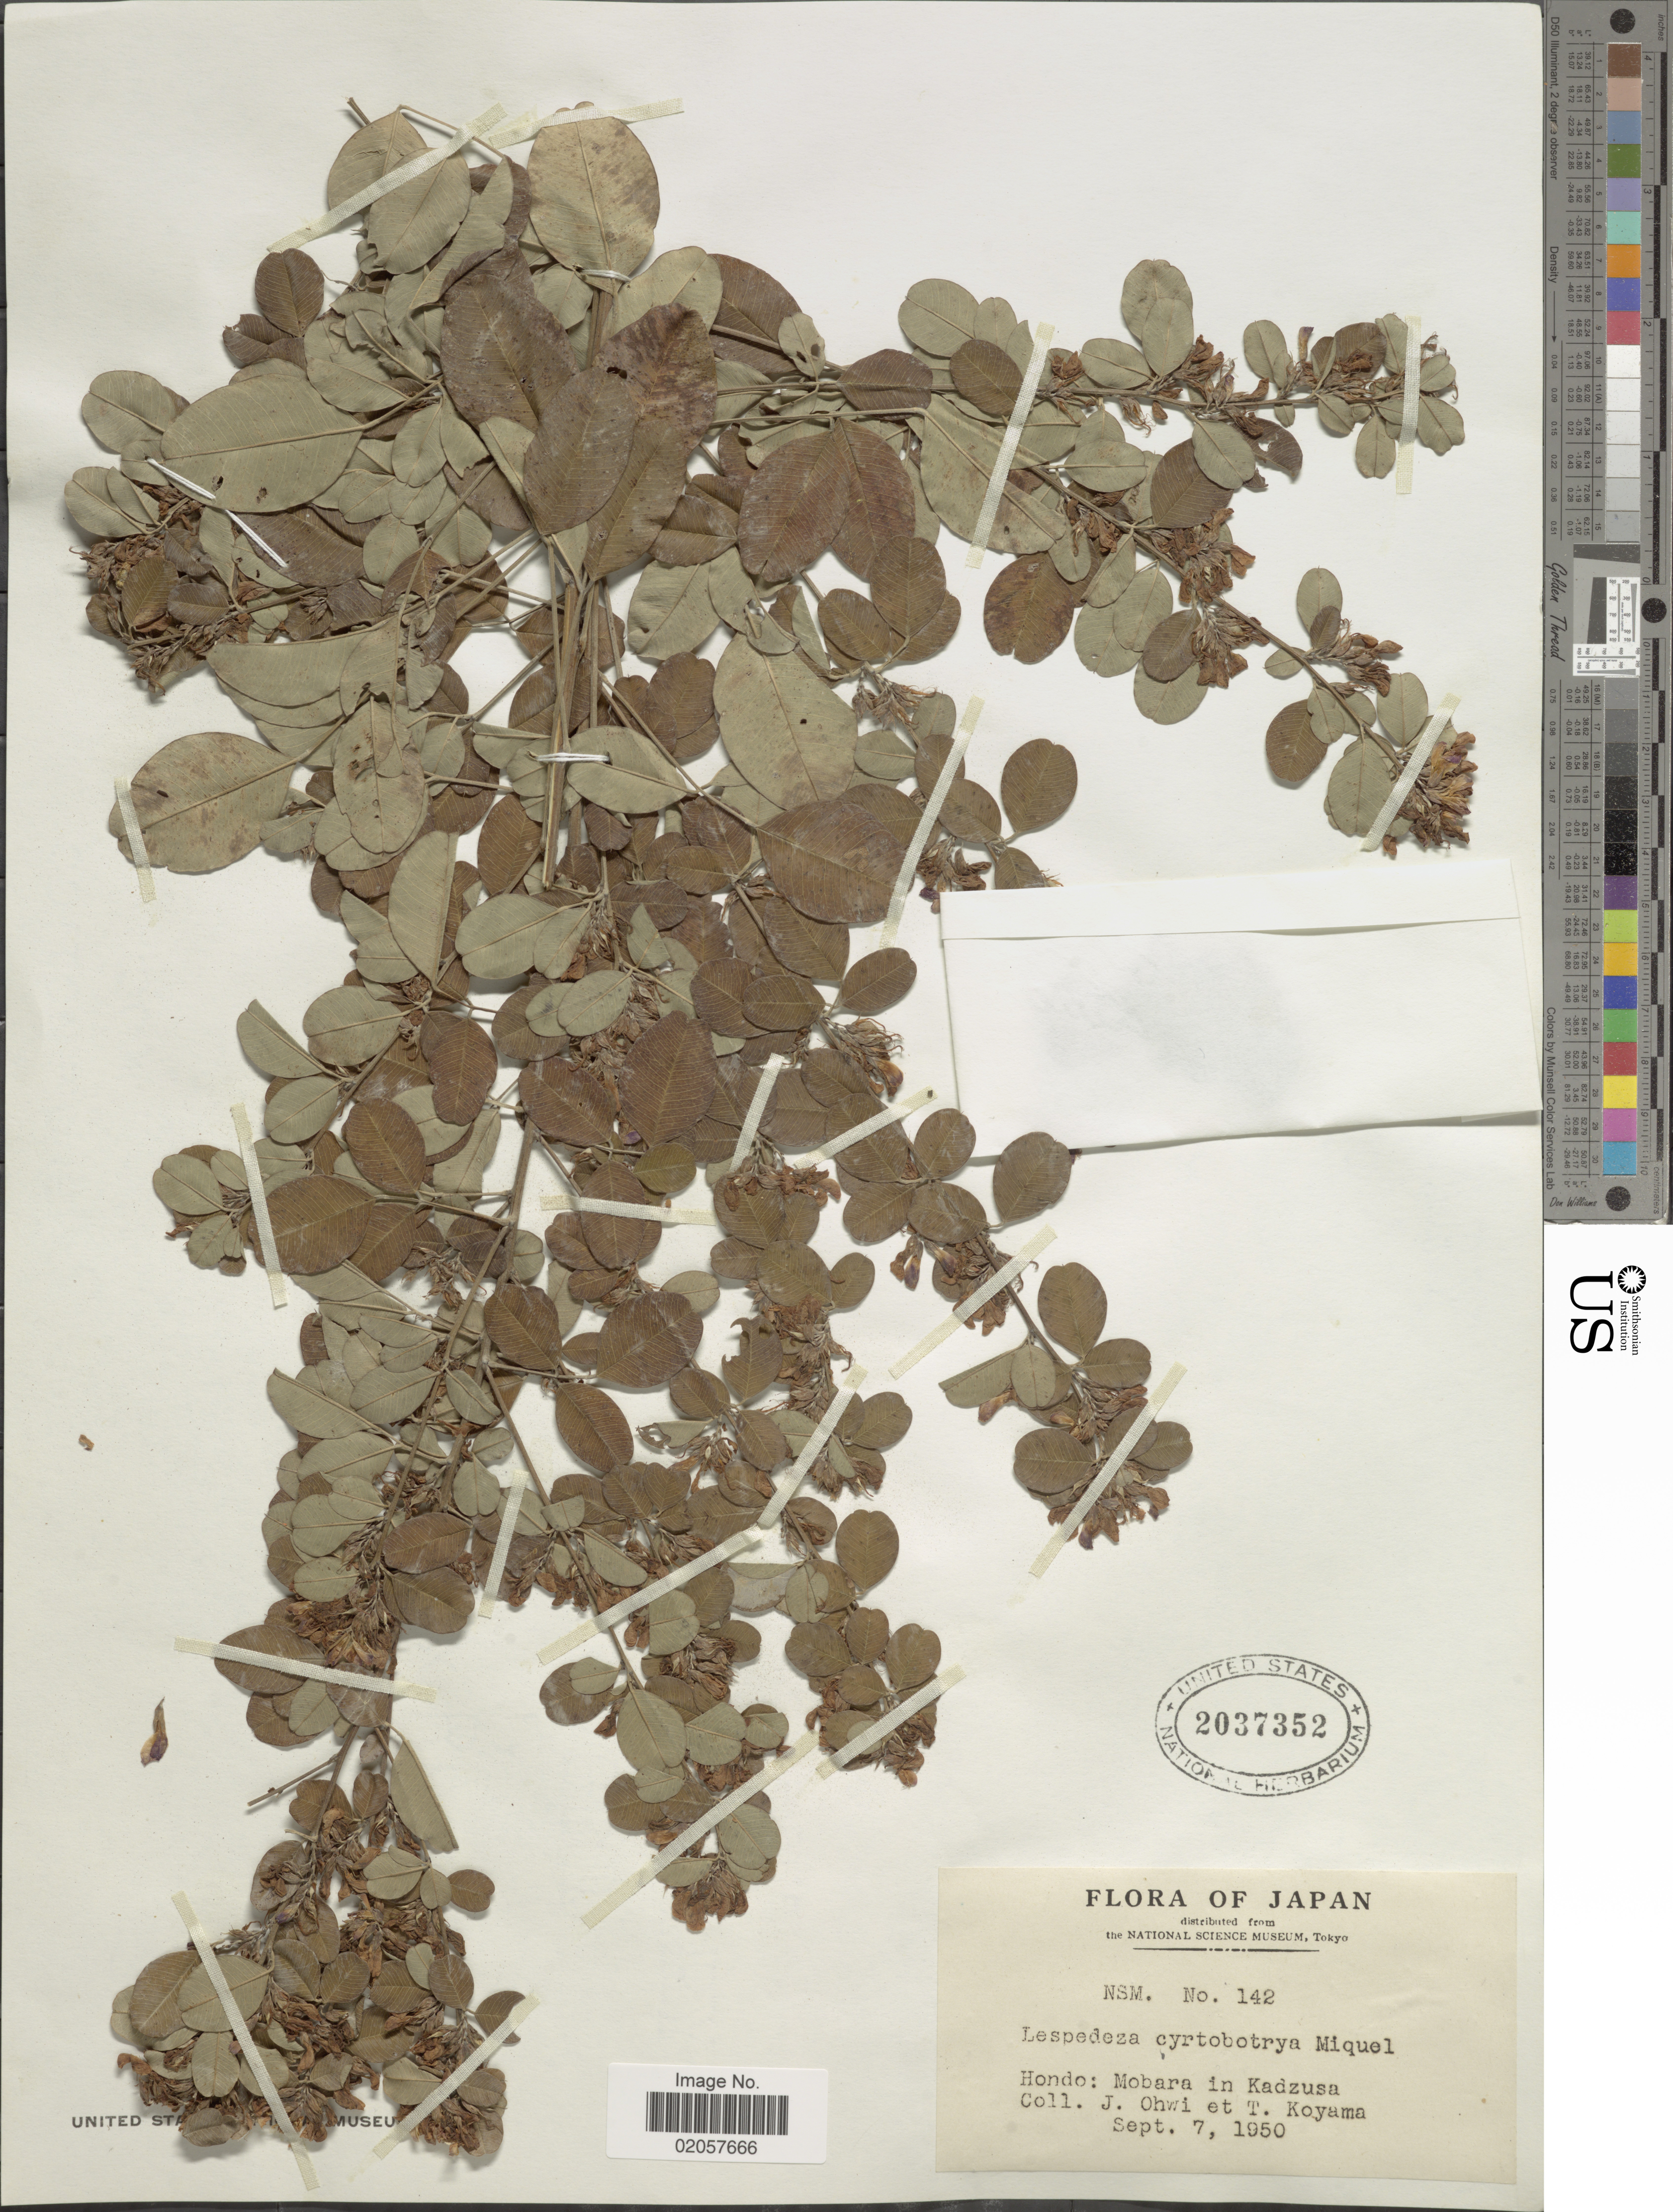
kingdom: Plantae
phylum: Tracheophyta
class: Magnoliopsida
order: Fabales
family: Fabaceae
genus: Lespedeza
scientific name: Lespedeza cyrtobotrya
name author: Miq.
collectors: J. Ohwi & T. Koyama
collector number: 142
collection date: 1950-09-07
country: Japan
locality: Hondo: Mobara in Kadzusa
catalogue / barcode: US 2037352